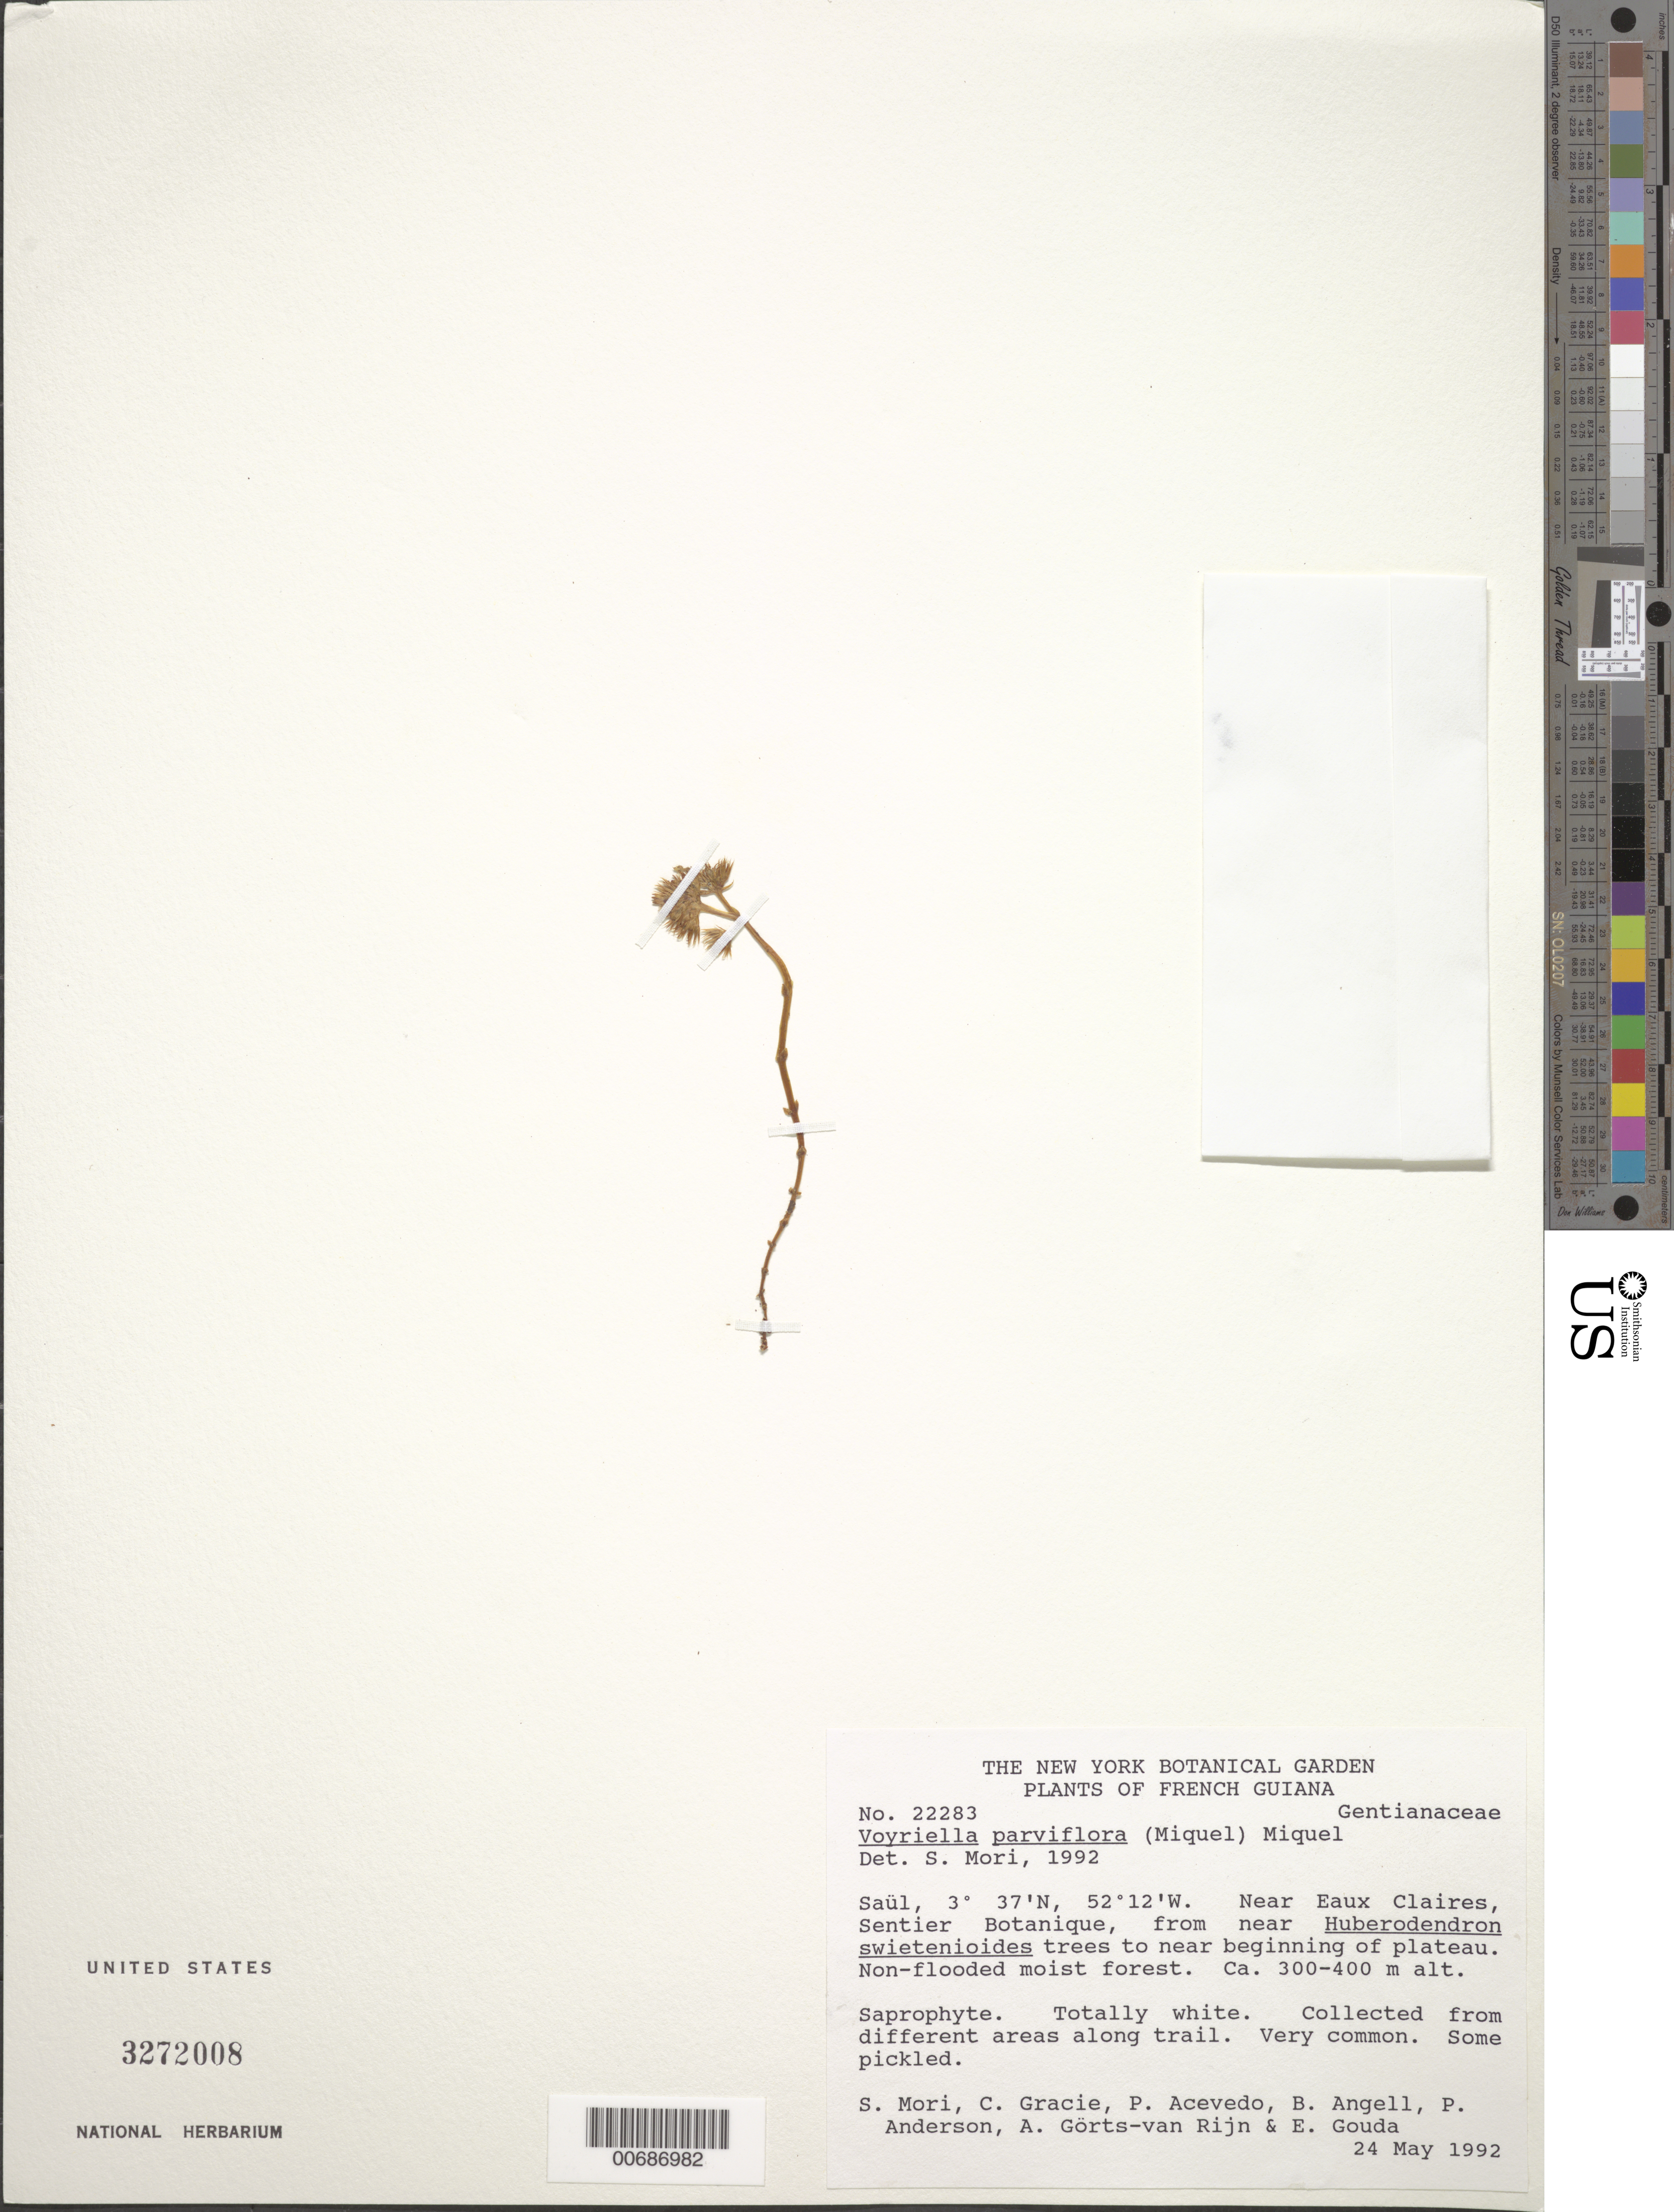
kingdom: Plantae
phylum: Tracheophyta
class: Magnoliopsida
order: Gentianales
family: Gentianaceae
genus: Voyriella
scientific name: Voyriella parviflora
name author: (Miq.) Miq.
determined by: Mori, Scott A.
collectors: S. Mori, C. A. Gracie, P. Acevedo-Rodr., Bobbi Angell & P. Anderson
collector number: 22283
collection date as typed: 24-May-92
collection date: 1992-05-24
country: French Guiana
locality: Saül, near Eaux Claires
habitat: Non-flooded moist forest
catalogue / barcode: US 3272008